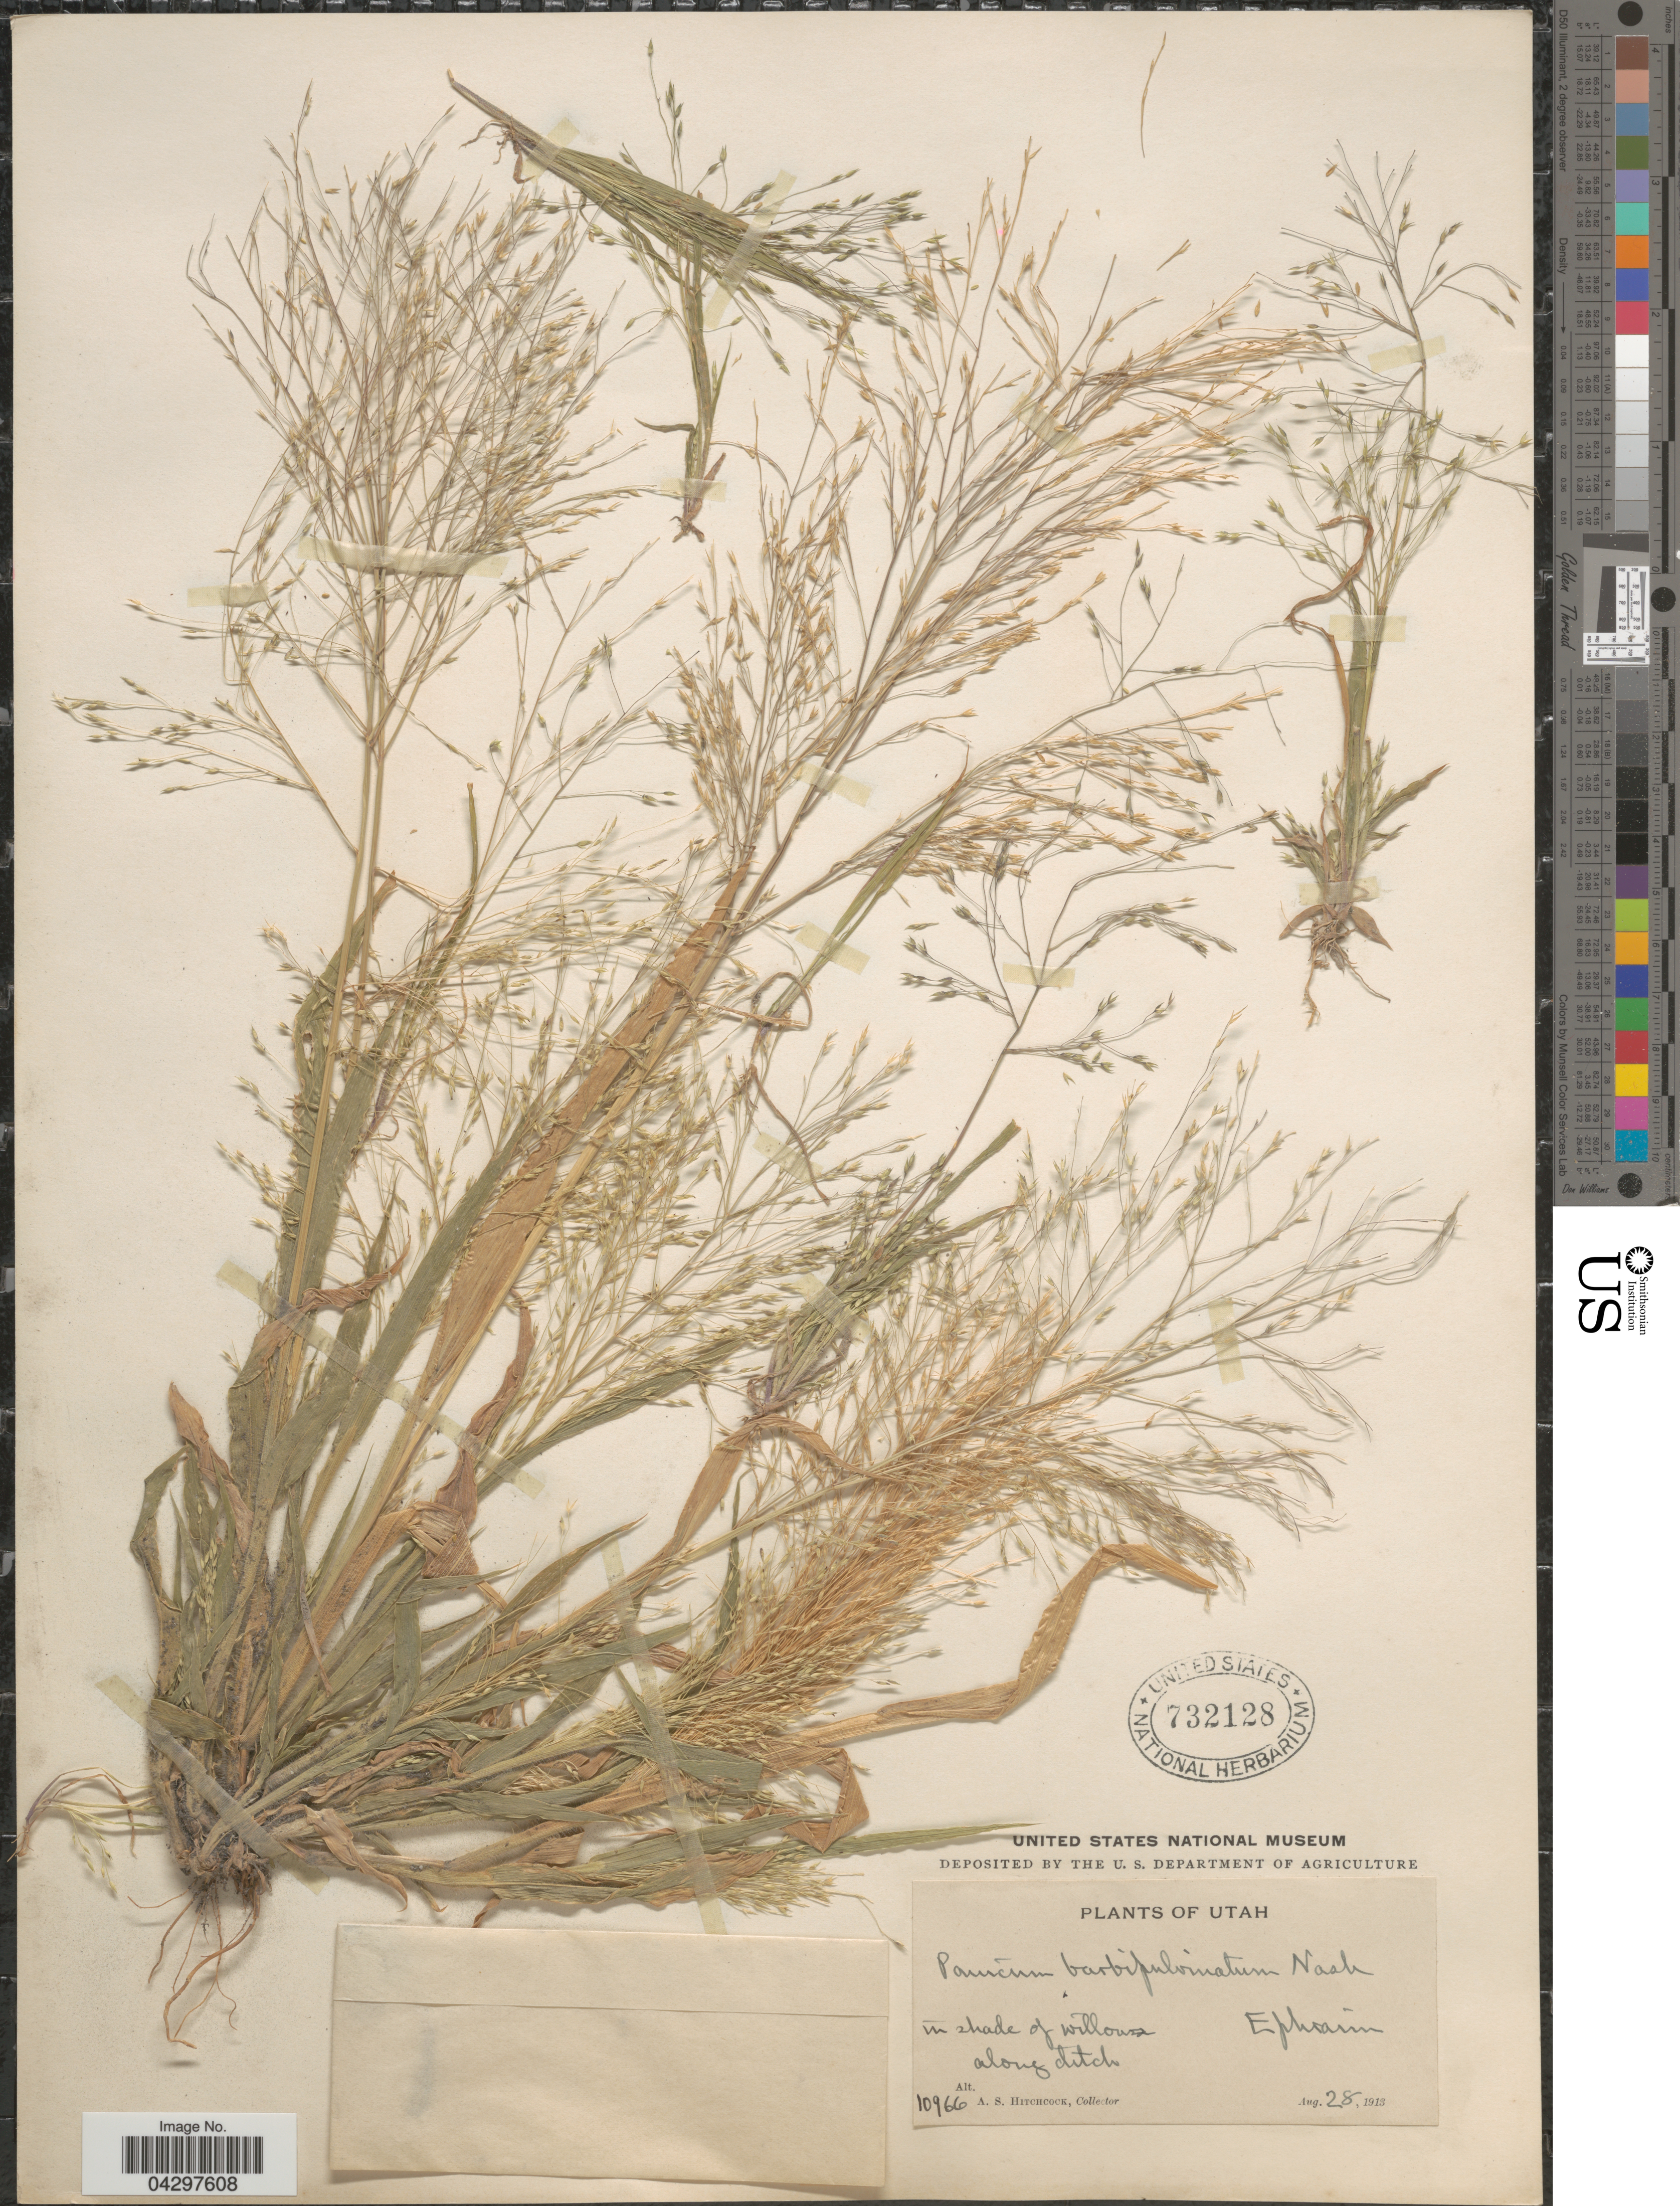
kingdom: Plantae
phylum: Tracheophyta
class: Liliopsida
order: Poales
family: Poaceae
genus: Panicum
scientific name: Panicum capillare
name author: L.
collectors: A. S. Hitchcock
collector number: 10966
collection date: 1913-08-28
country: United States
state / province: Utah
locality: Ephraim.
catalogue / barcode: US 732128